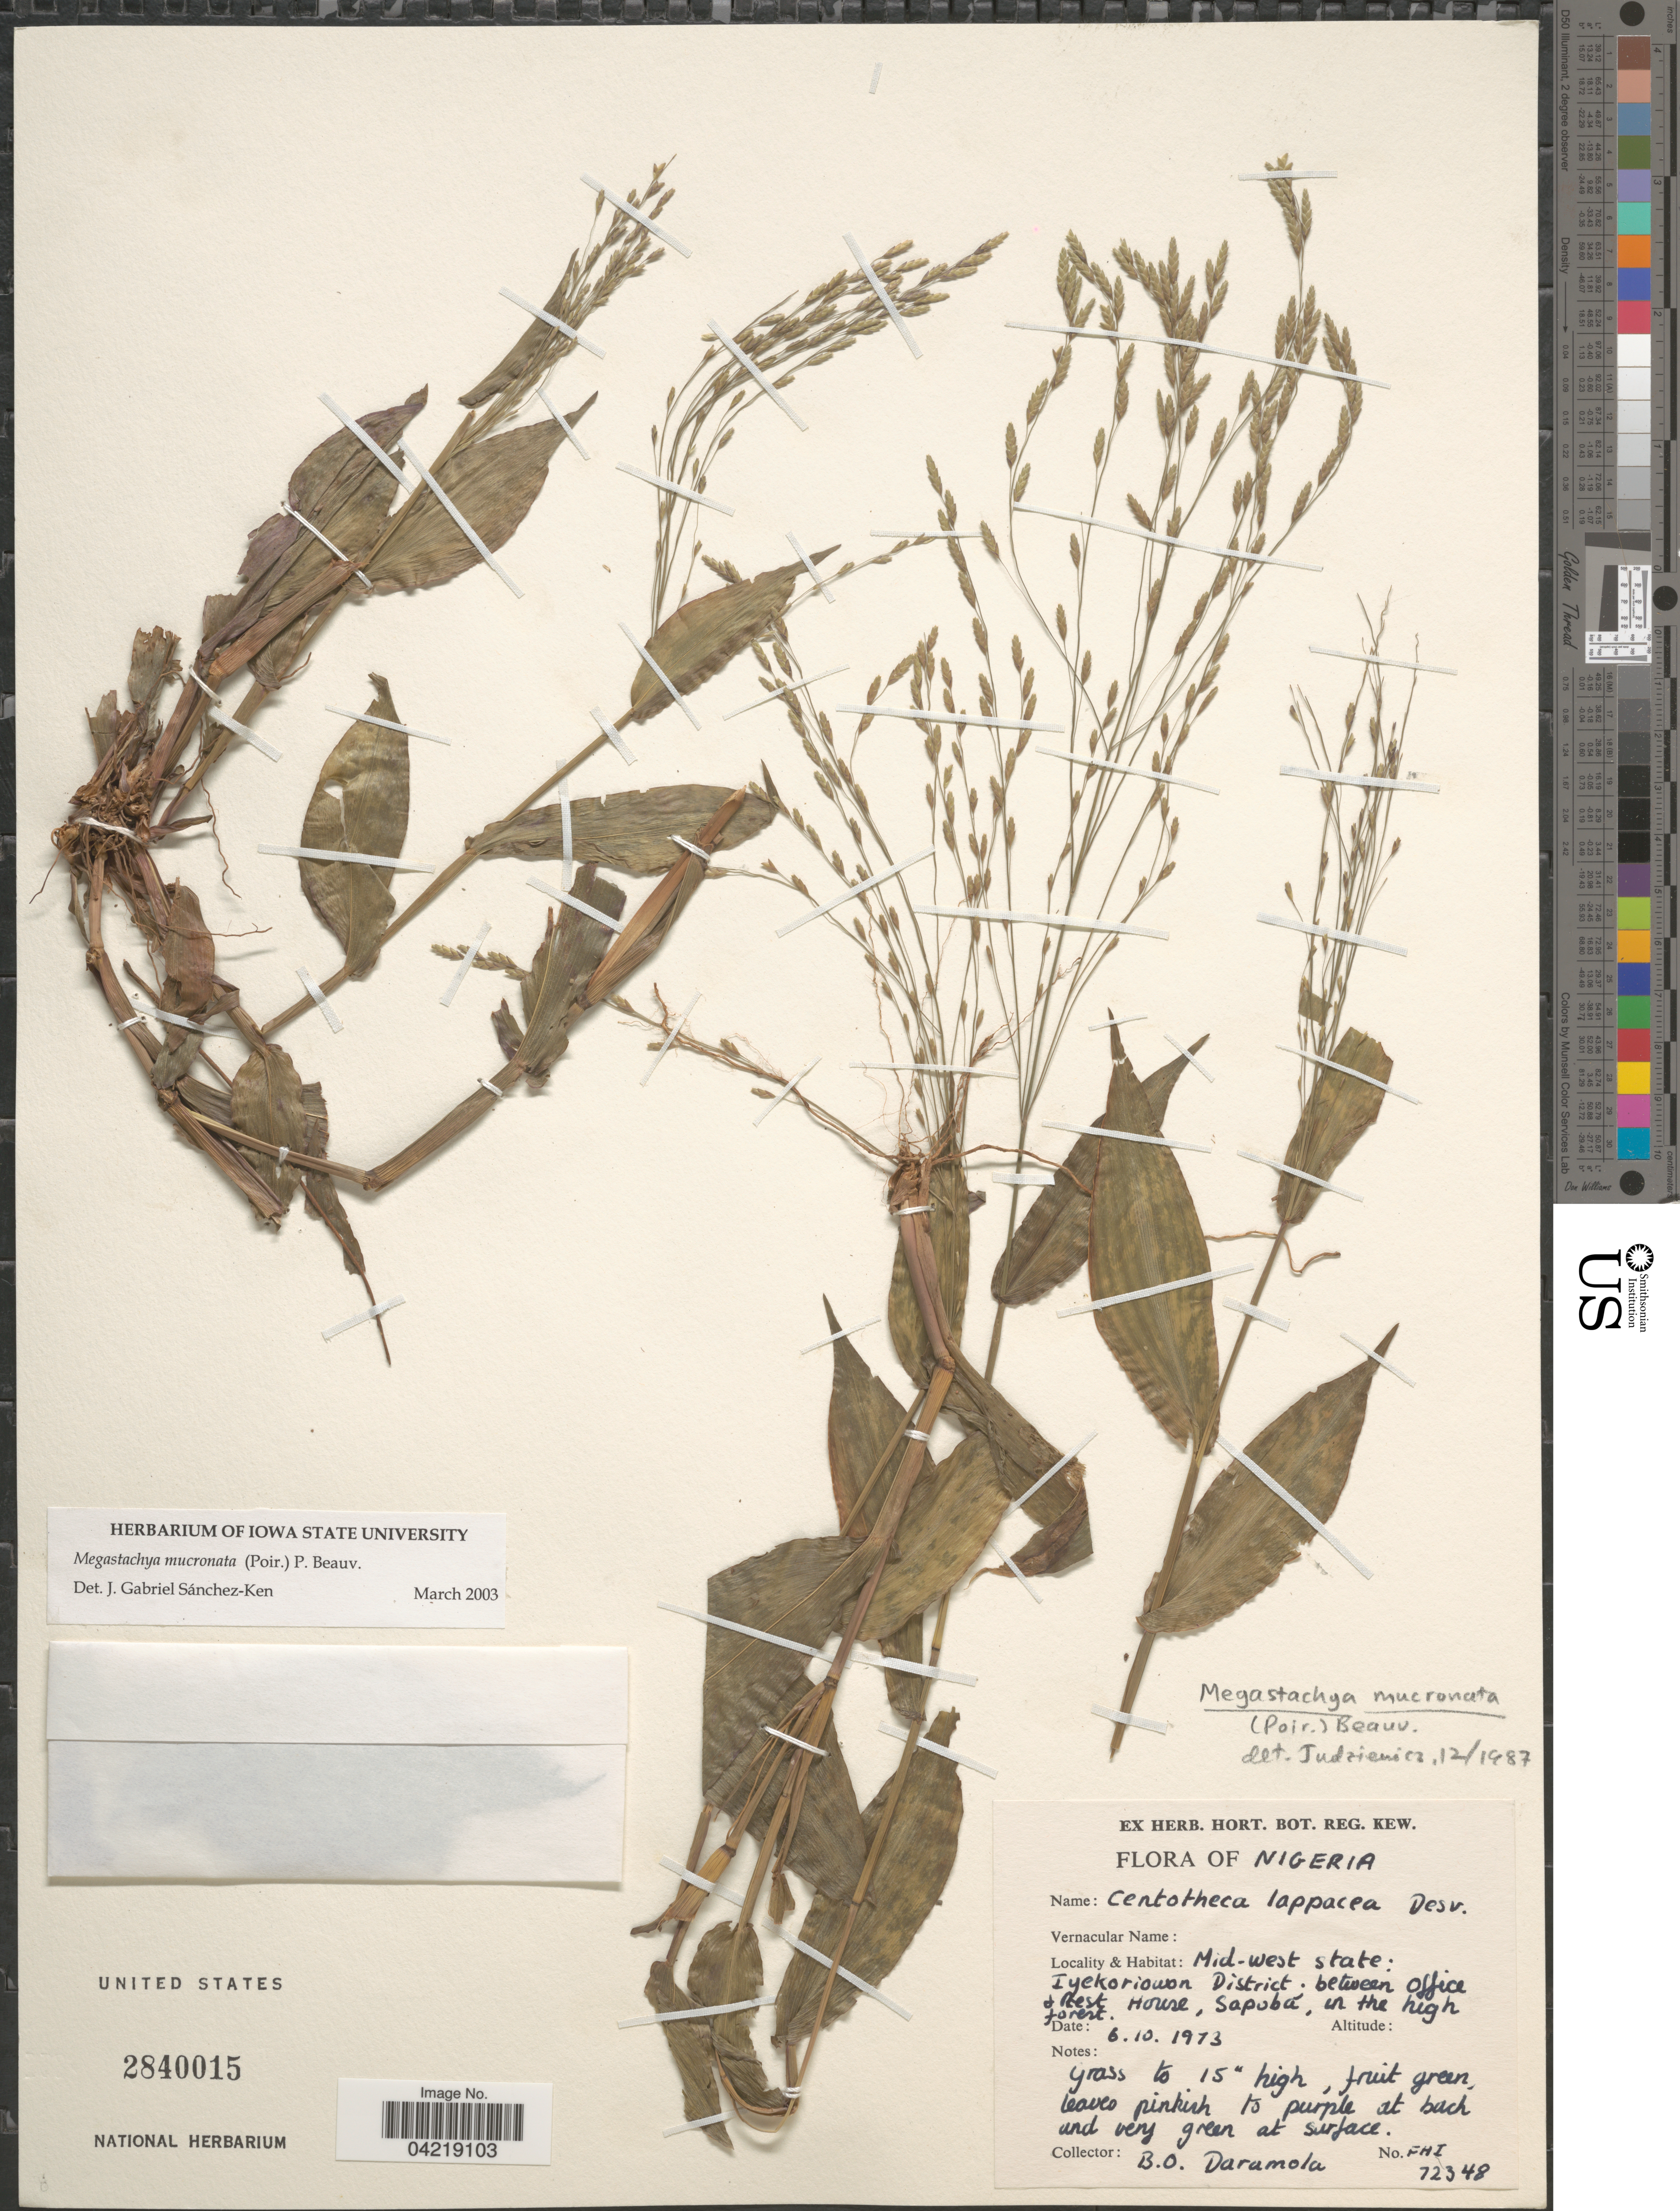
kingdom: Plantae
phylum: Tracheophyta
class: Liliopsida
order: Poales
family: Poaceae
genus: Megastachya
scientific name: Megastachya mucronata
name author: (Poir.) P. Beauv.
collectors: B. Daramola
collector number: FHI72348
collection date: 1973-01-06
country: Nigeria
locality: Mid-West State: Iyekoriowon District; between Office & Rest House, Sapoba, in the high forest.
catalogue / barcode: US 2840015